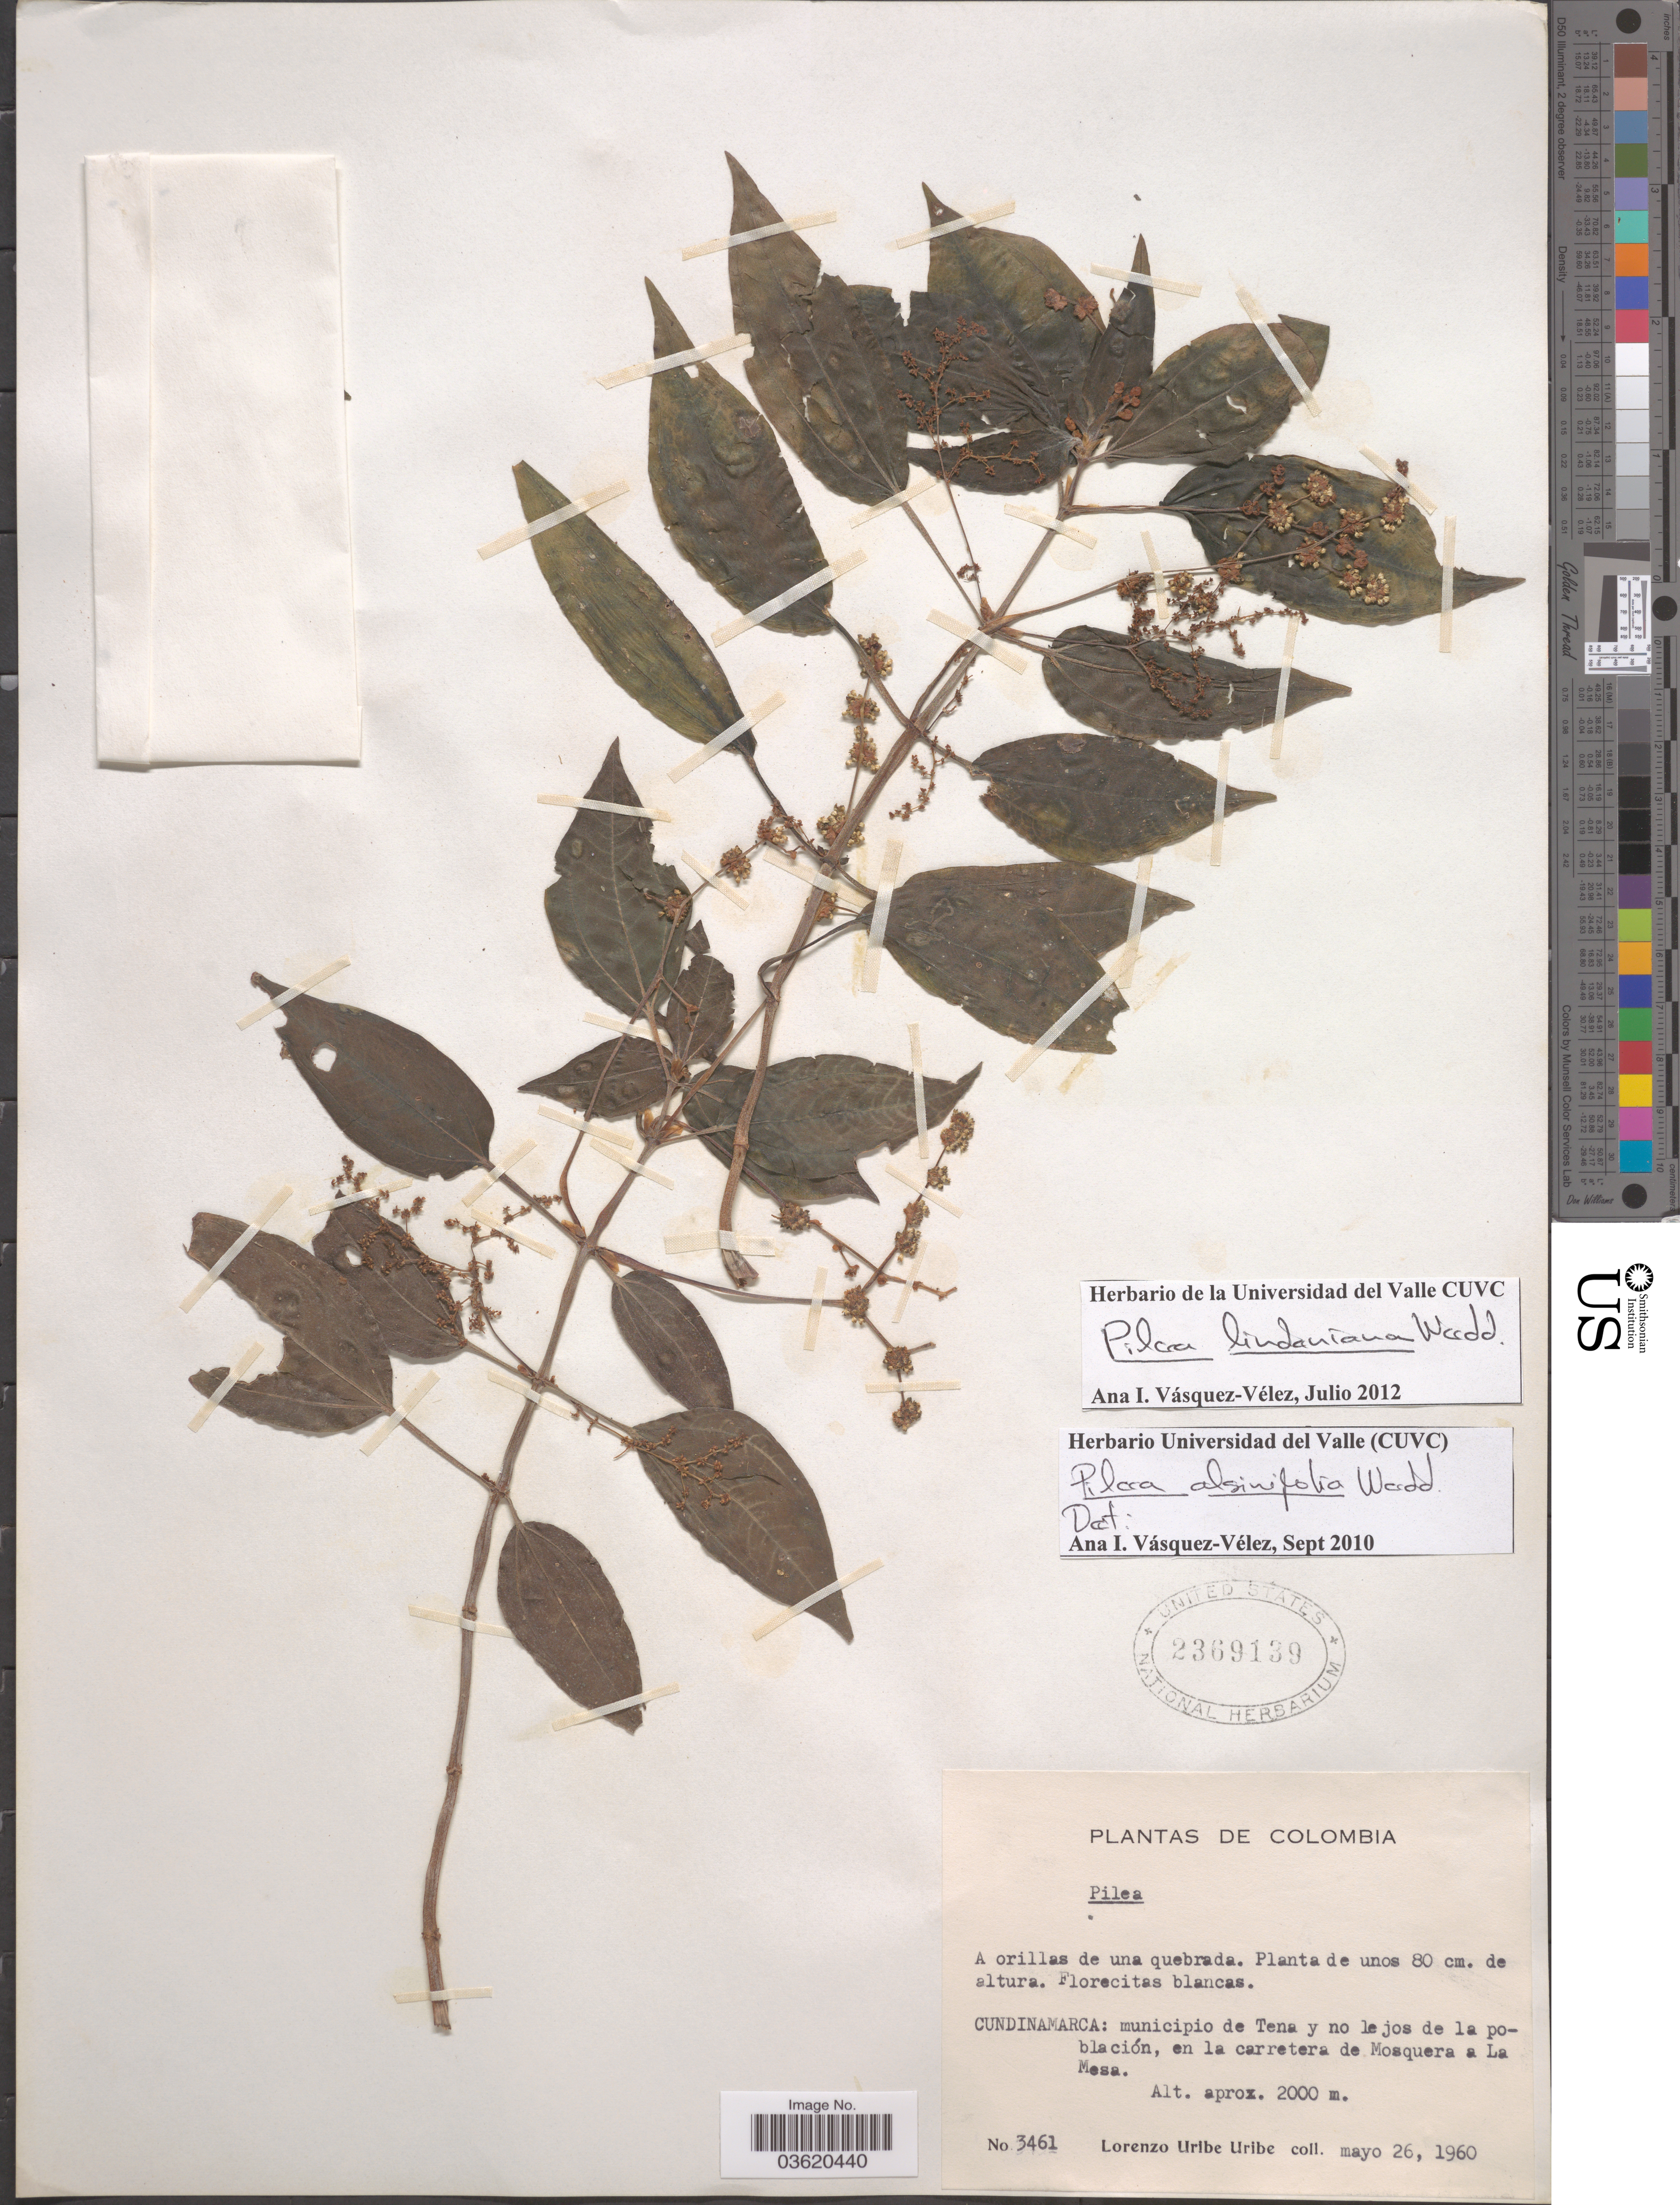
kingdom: Plantae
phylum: Tracheophyta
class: Magnoliopsida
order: Rosales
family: Urticaceae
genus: Pilea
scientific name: Pilea lindeniana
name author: Wedd.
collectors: L. Uribe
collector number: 3461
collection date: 1960-05-26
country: Colombia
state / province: Cundinamarca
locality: Municipio de Tena y no lejos de la población, en la carretera de Mosquera a la Mesa.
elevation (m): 2000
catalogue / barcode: US 2369139